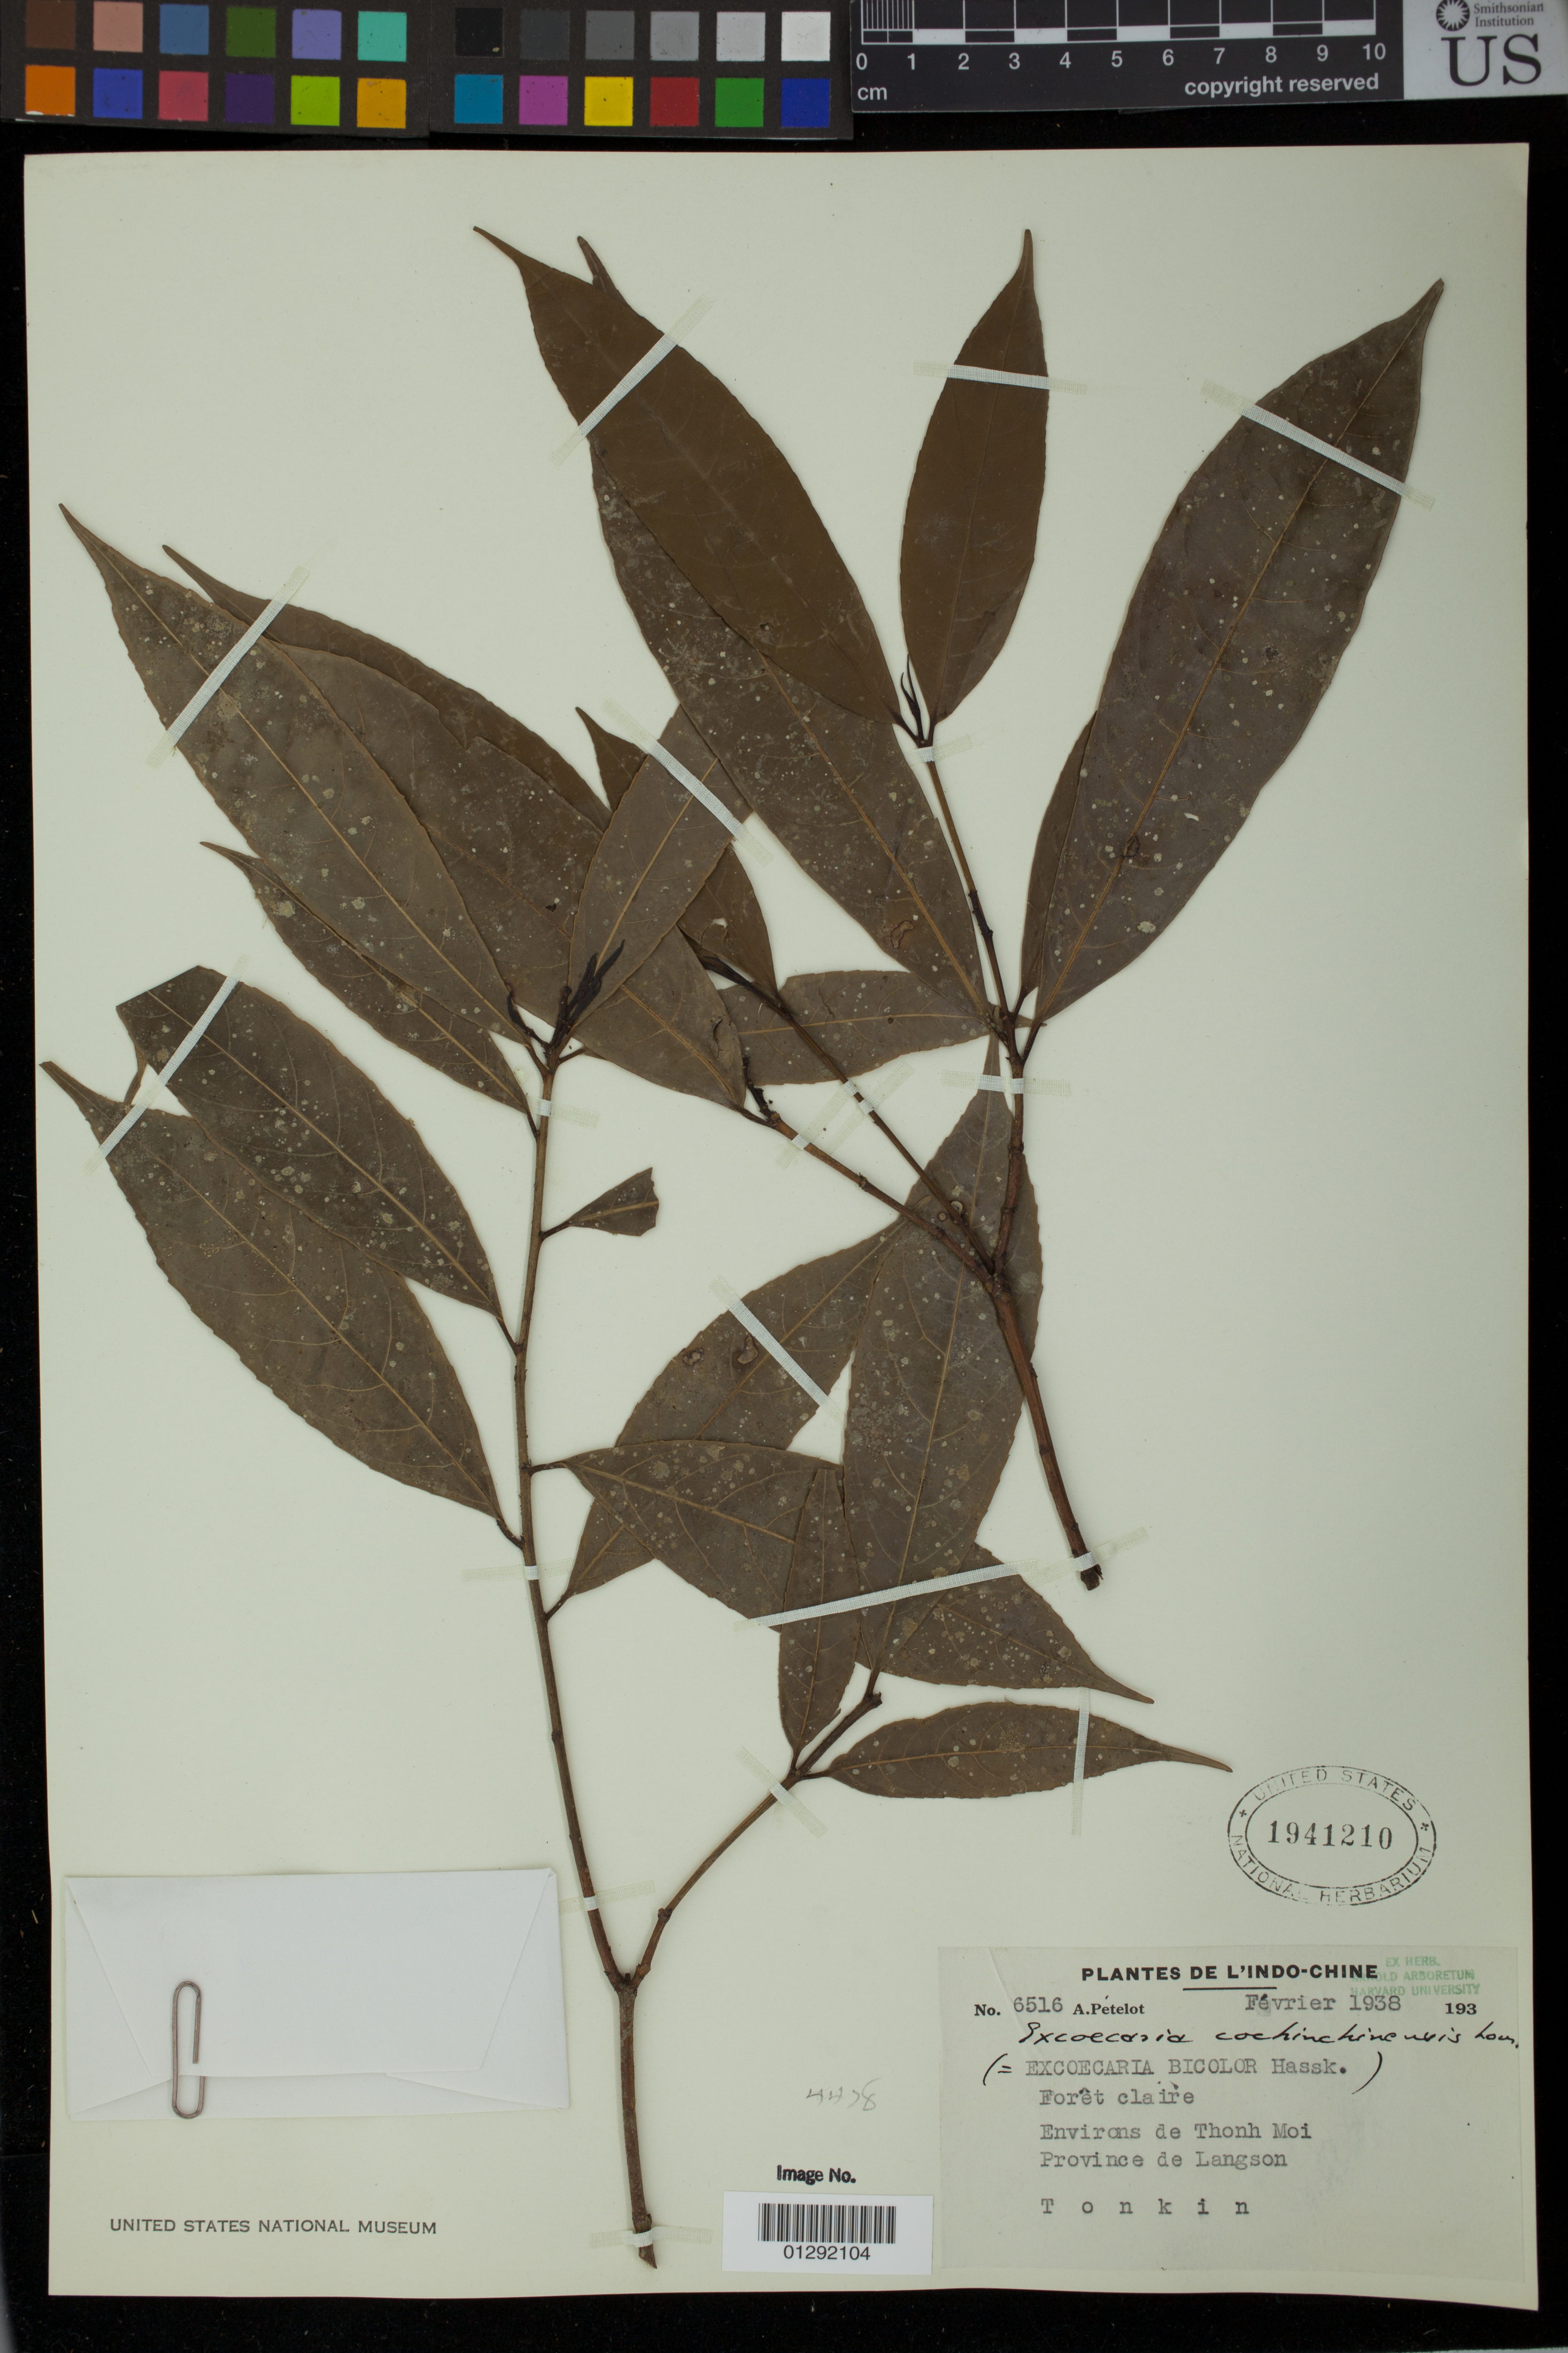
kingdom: Plantae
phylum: Tracheophyta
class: Magnoliopsida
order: Malpighiales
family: Euphorbiaceae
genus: Excoecaria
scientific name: Excoecaria cochinchinensis 'Firestorm'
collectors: A. Petelot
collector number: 6516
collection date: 1938-02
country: Vietnam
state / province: Lang Son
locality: L'Indo-Chine: Environs de thonh Moi. Province de Langson. Tonkin.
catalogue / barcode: US 1941210